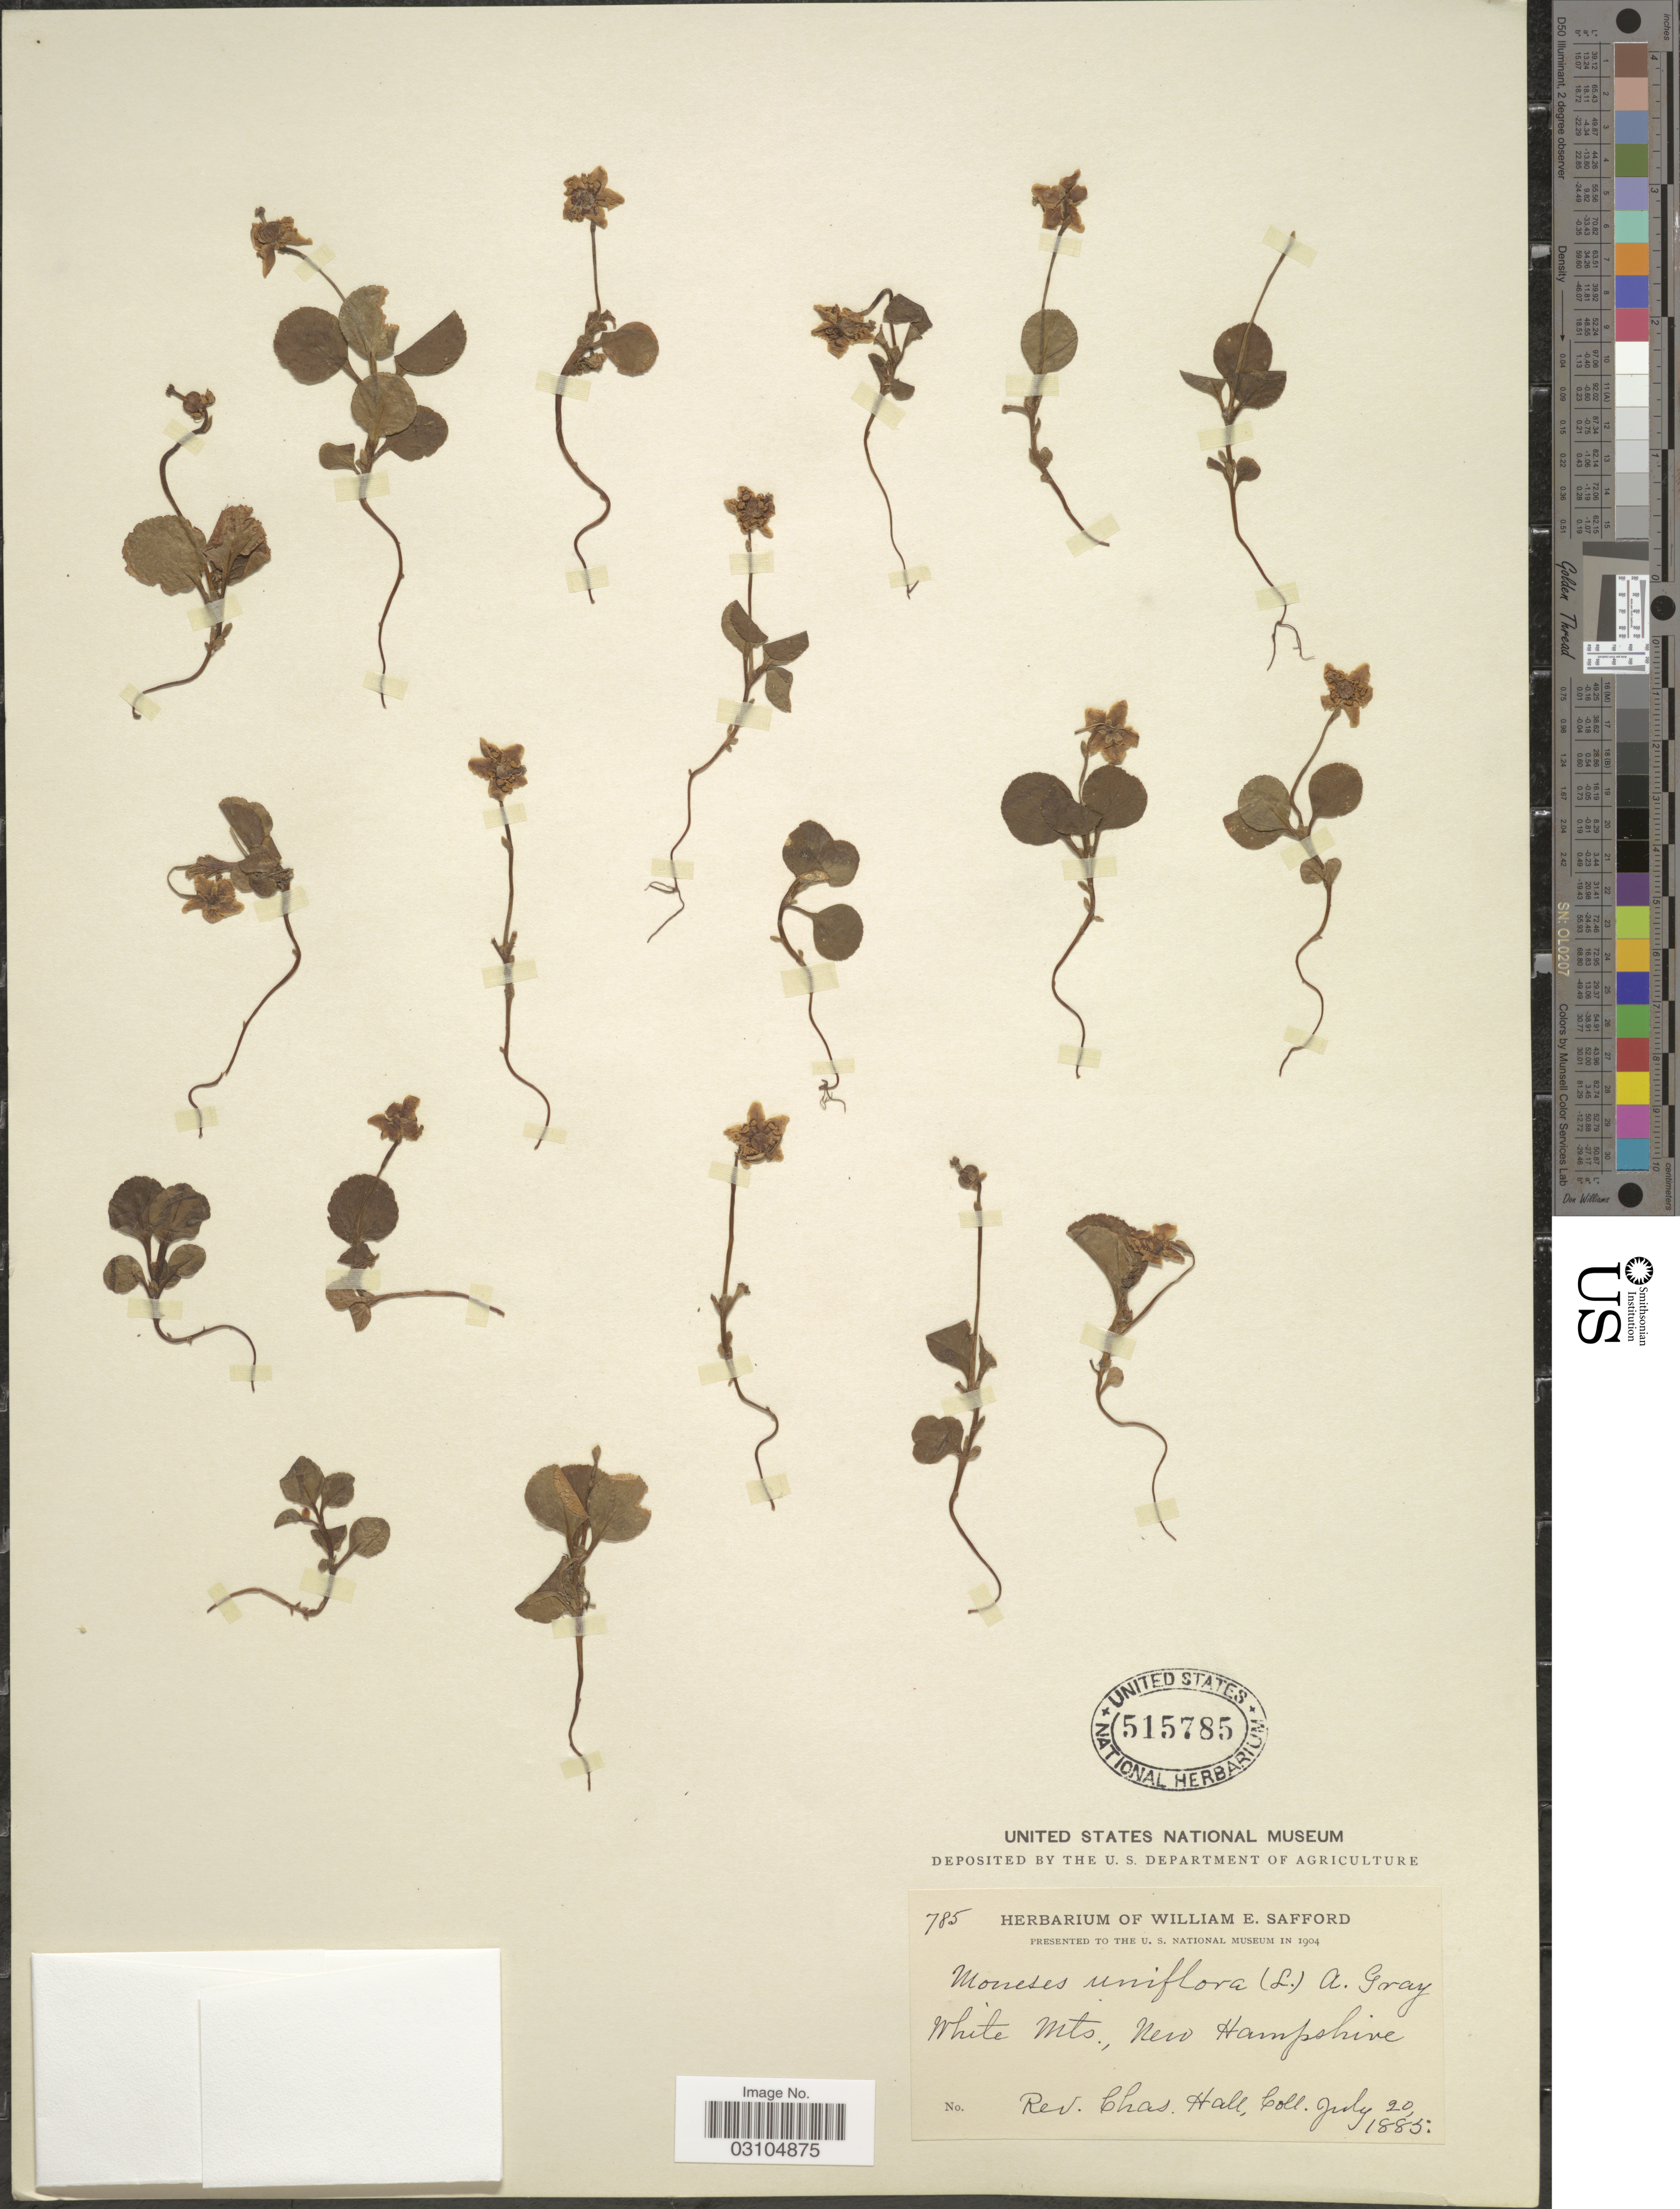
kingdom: Plantae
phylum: Tracheophyta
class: Magnoliopsida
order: Ericales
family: Ericaceae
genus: Moneses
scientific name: Moneses uniflora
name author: (L.) A. Gray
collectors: C. Hall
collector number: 785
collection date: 1885-07-20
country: United States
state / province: New Hampshire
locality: White Mts., New Hampshire.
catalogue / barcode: US 515785